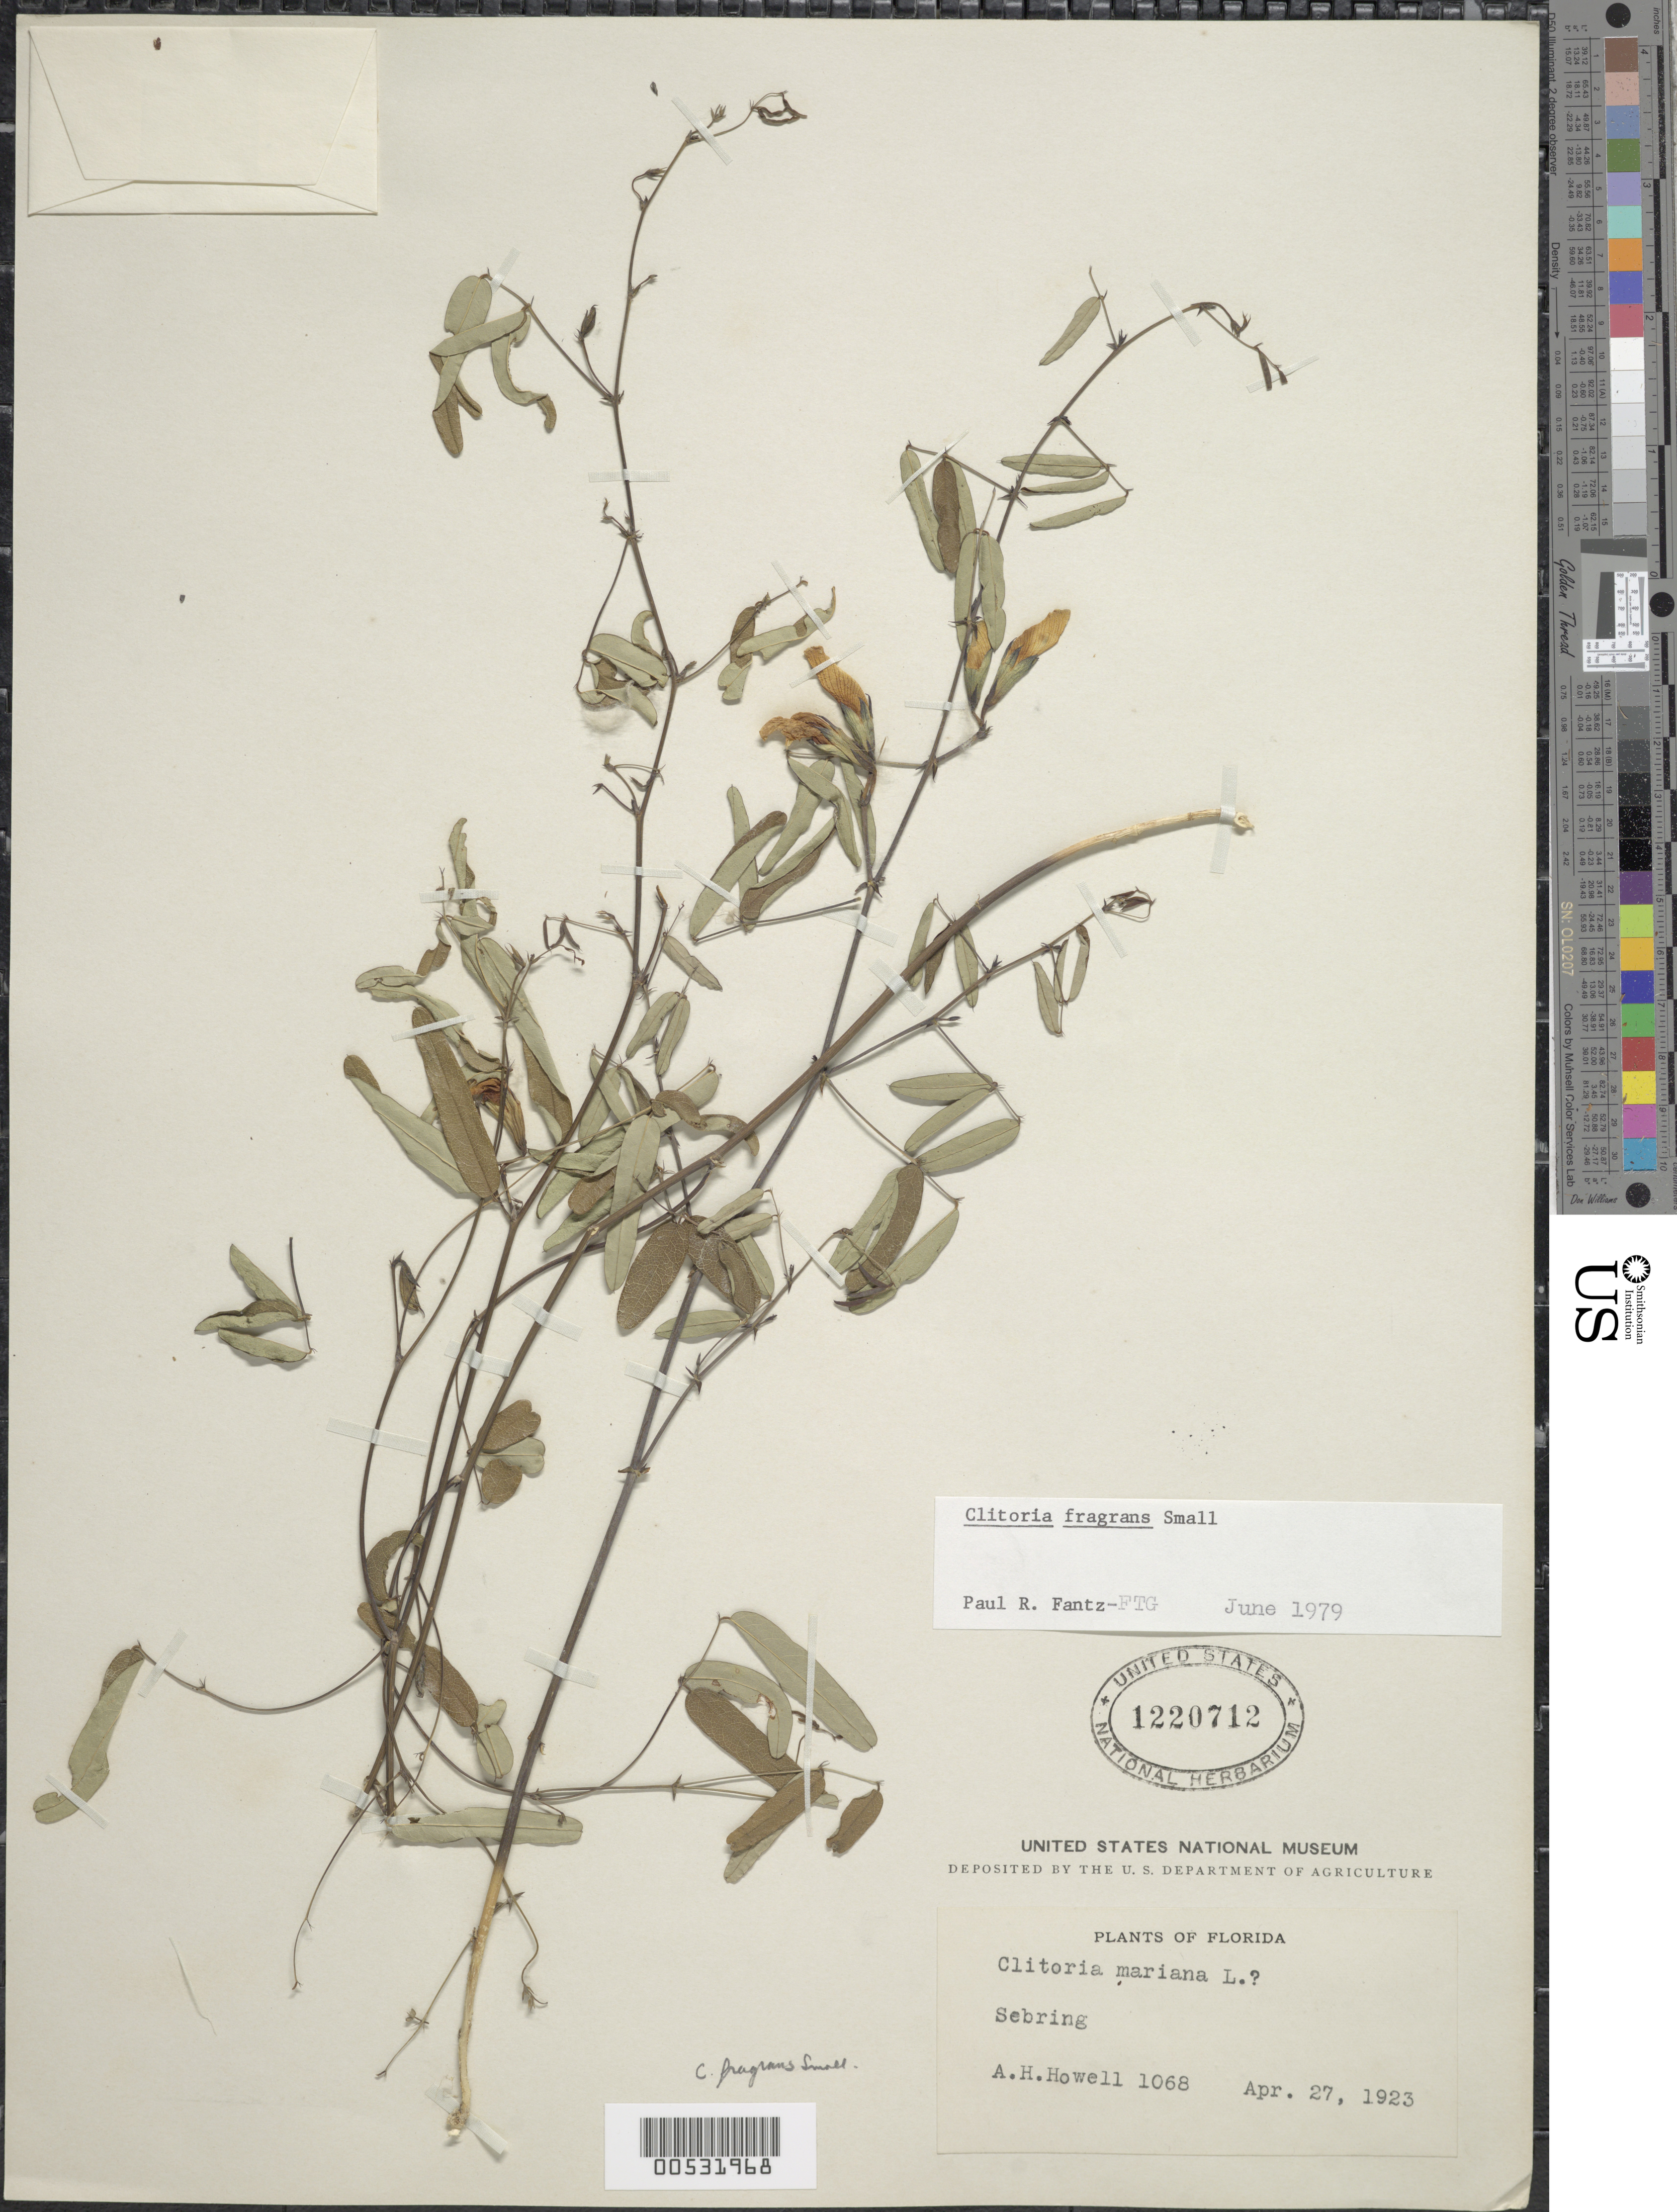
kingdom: Plantae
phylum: Tracheophyta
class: Magnoliopsida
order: Fabales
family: Fabaceae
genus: Clitoria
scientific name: Clitoria fragrans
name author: Small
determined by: Faden, Robert B., (US), Smithsonian Institution - National Museum of Natural History (UNITED STATES)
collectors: A. H. Howell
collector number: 1068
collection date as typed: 27 Apr 1923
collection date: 1923-04-27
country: United States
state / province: Florida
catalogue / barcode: US 1220712